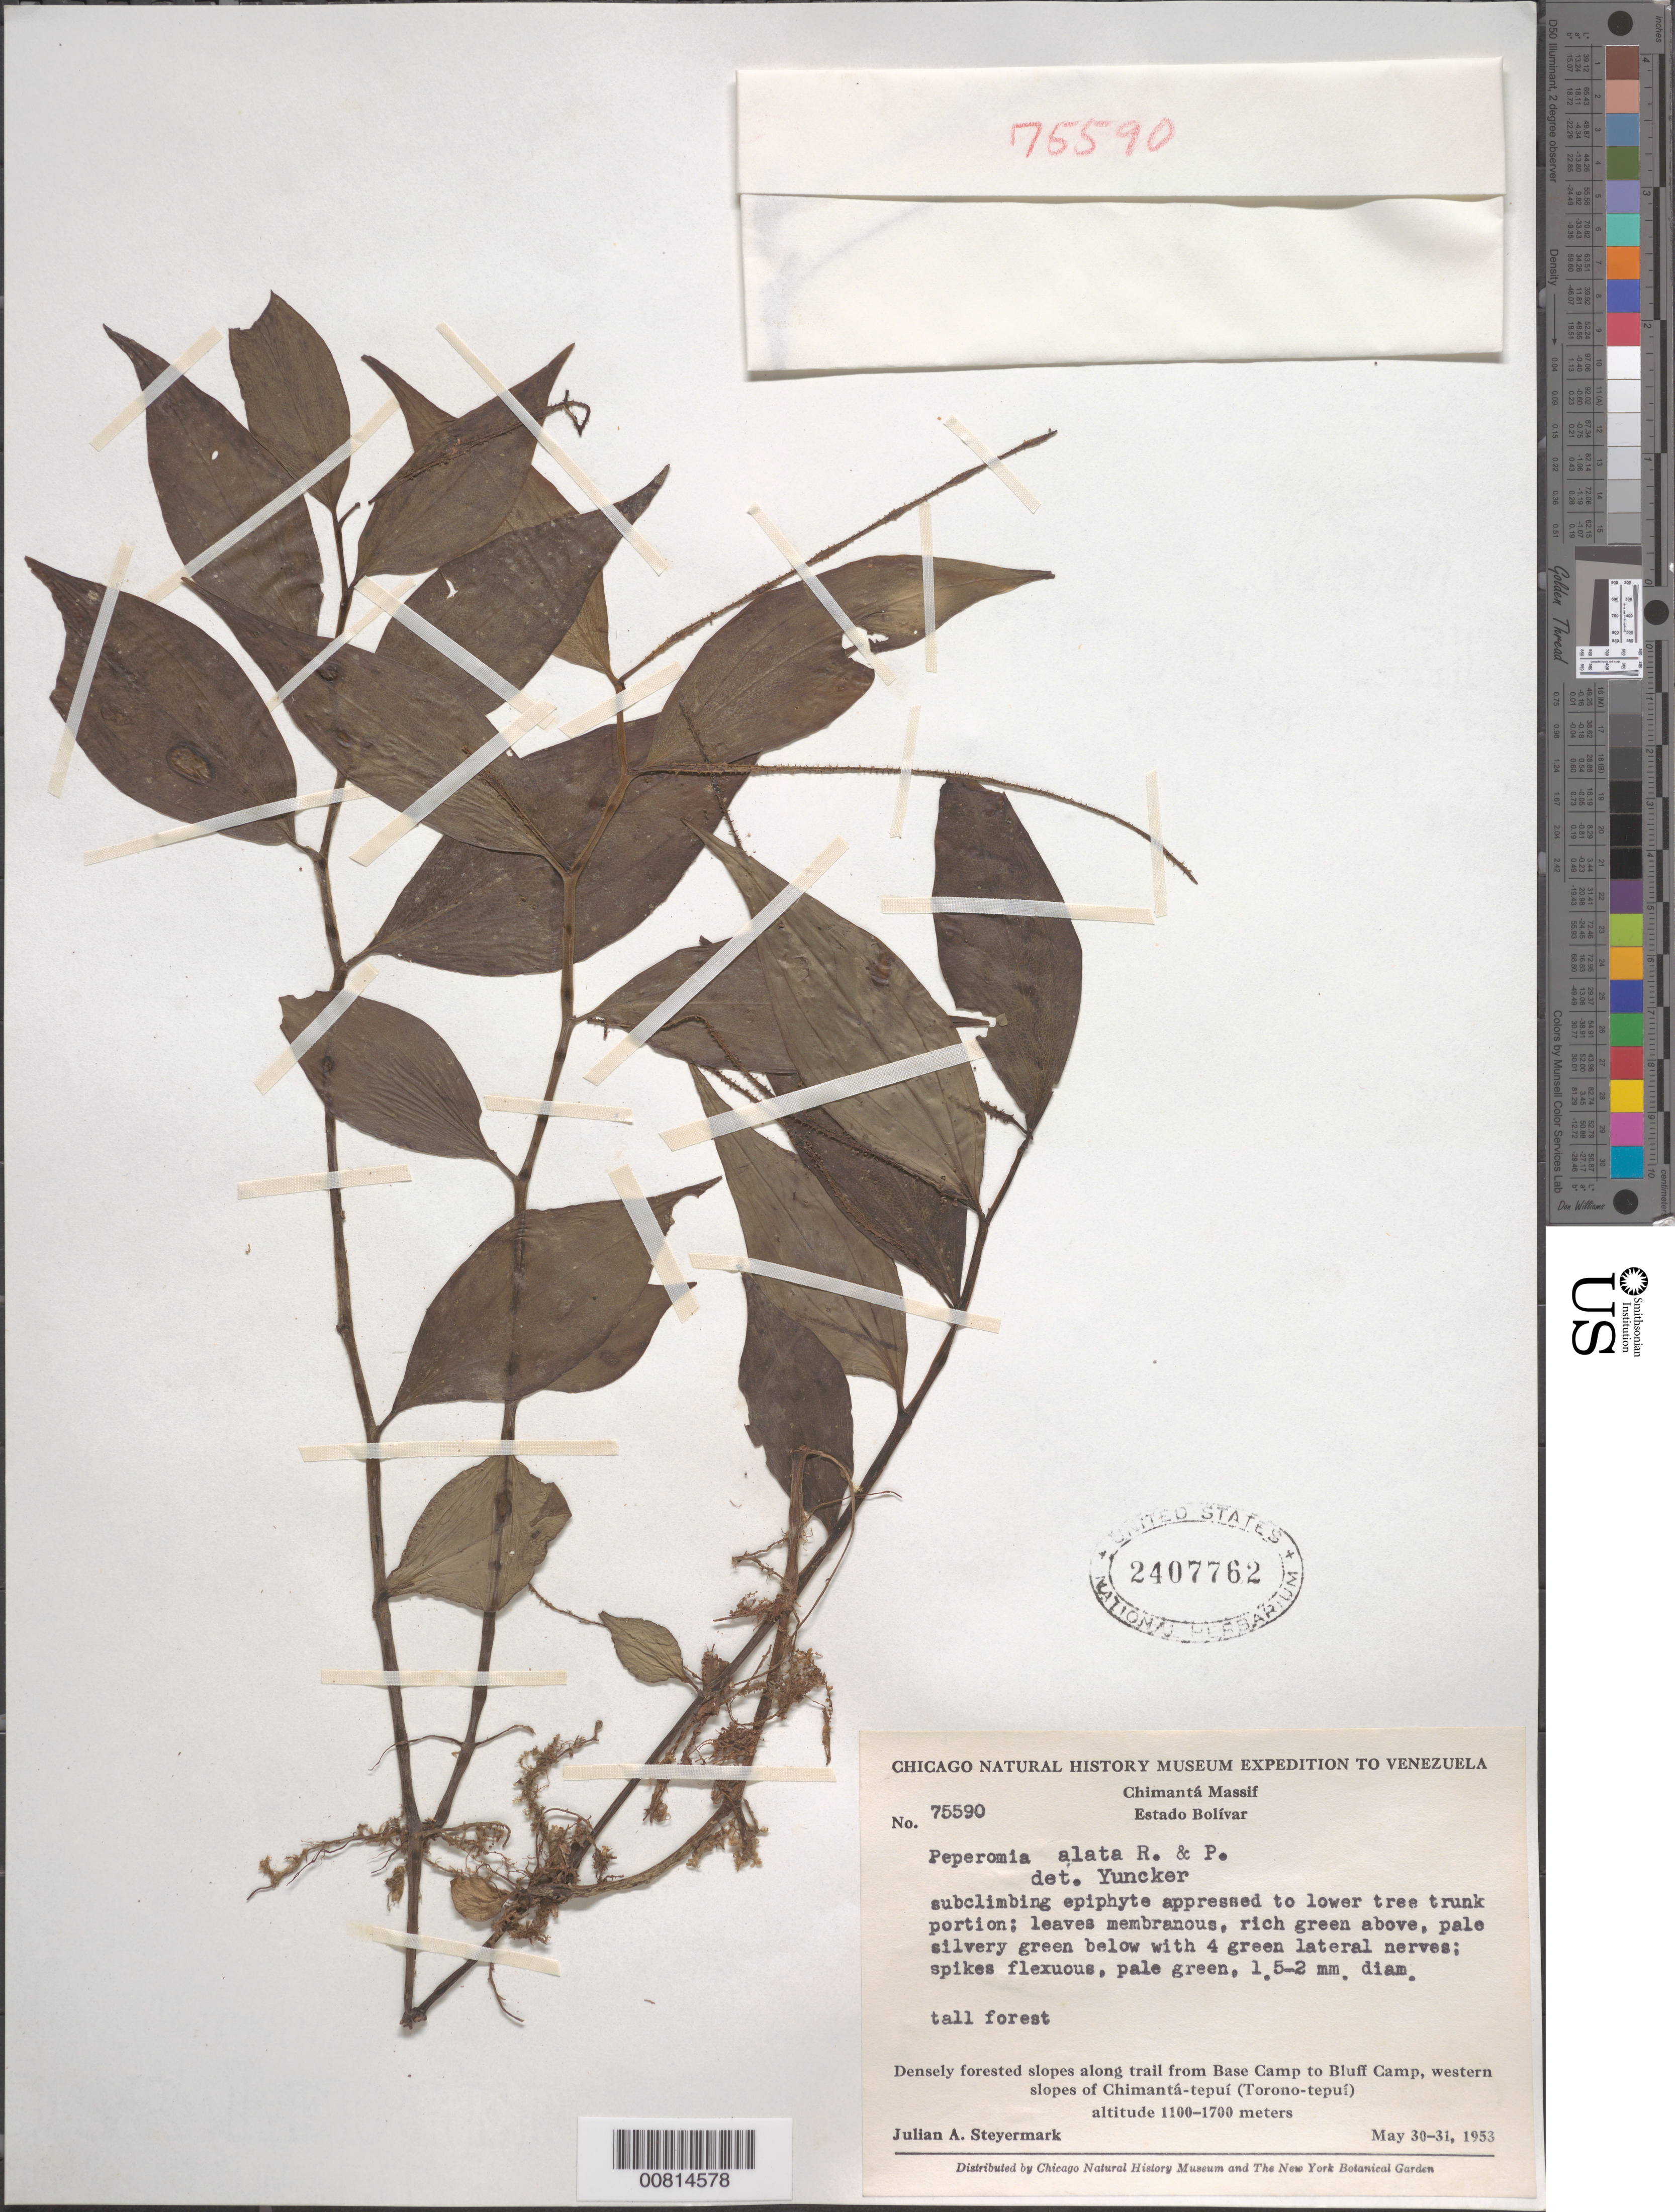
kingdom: Plantae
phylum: Tracheophyta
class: Magnoliopsida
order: Piperales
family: Piperaceae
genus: Peperomia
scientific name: Peperomia alata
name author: Ruiz & Pav.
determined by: Yuncker, T. G.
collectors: J. Steyermark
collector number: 75590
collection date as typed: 30-May-53 to 31-May-53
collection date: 1953-05-30/1953-05-31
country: Venezuela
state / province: Bolívar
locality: Chimantá-tepuí (Torono-tepuí), Chimantá Massif, near Río Tirica, W slopes of tepuí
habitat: Tall forest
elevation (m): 1100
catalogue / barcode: US 2407762